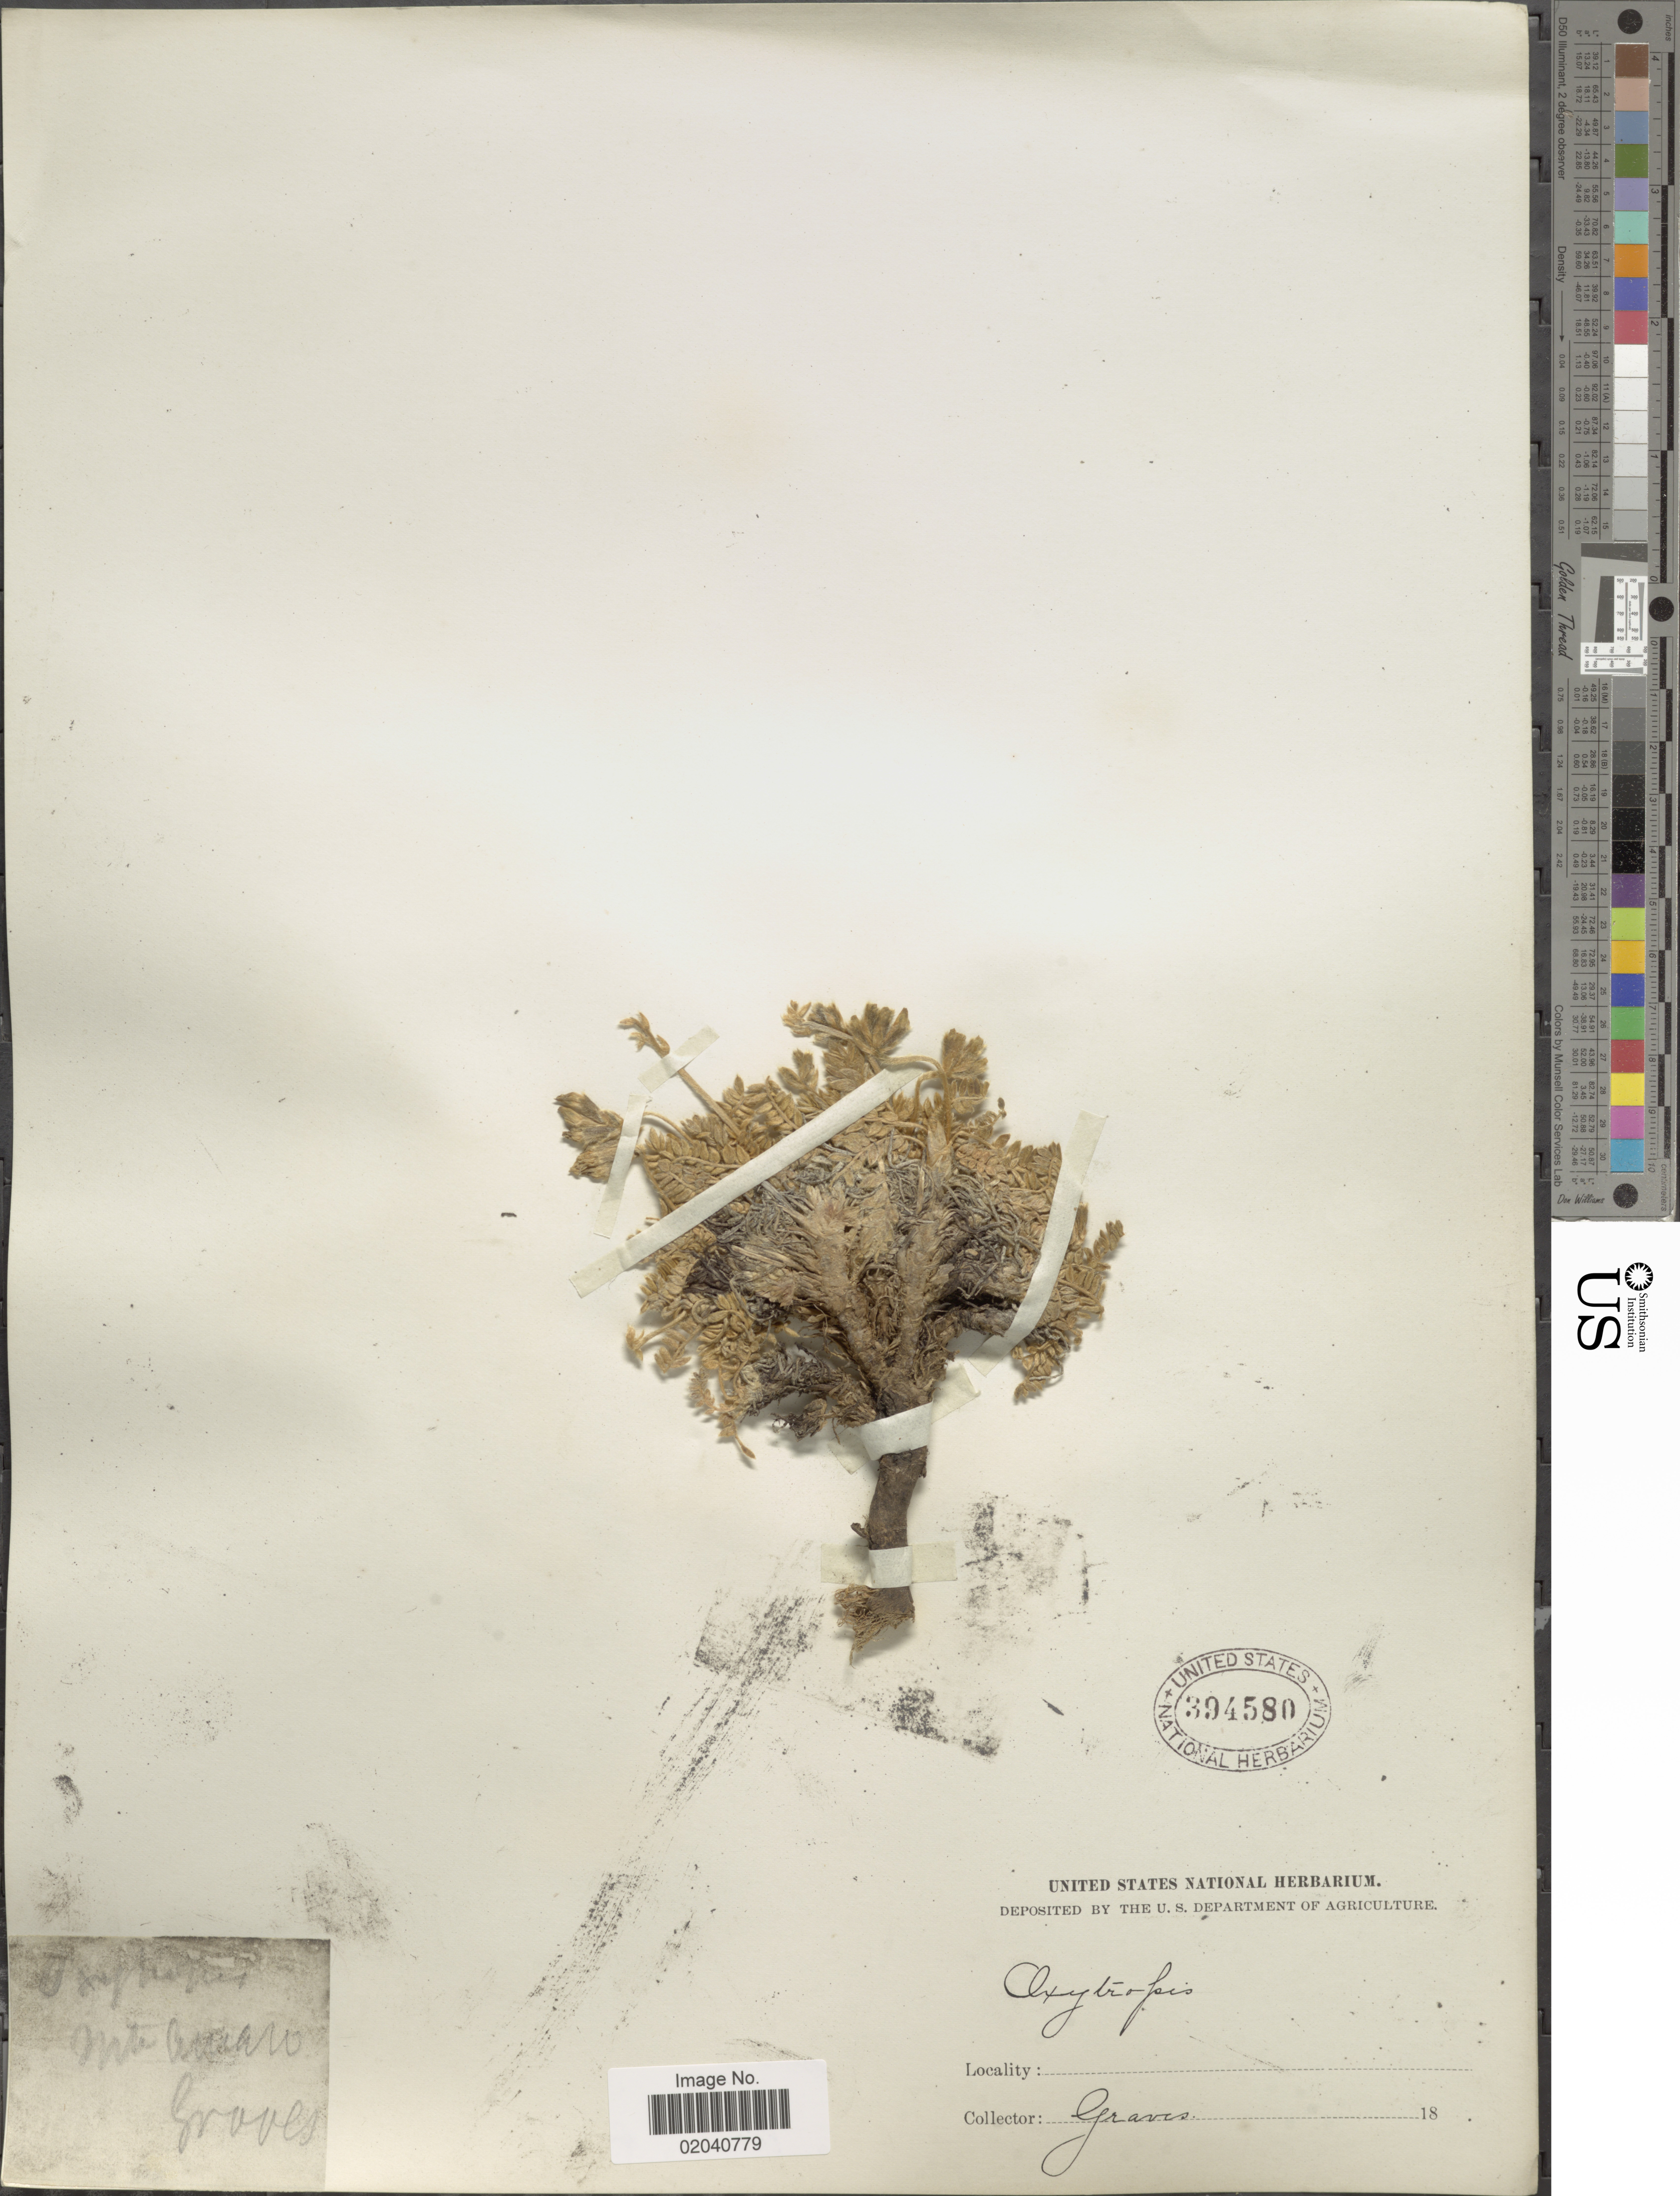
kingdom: Plantae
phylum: Tracheophyta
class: Magnoliopsida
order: Fabales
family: Fabaceae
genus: Oxytropis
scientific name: Oxytropis sp.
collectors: Graves, --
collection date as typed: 18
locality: Mt Quarro [interpreted]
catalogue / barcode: US 394580